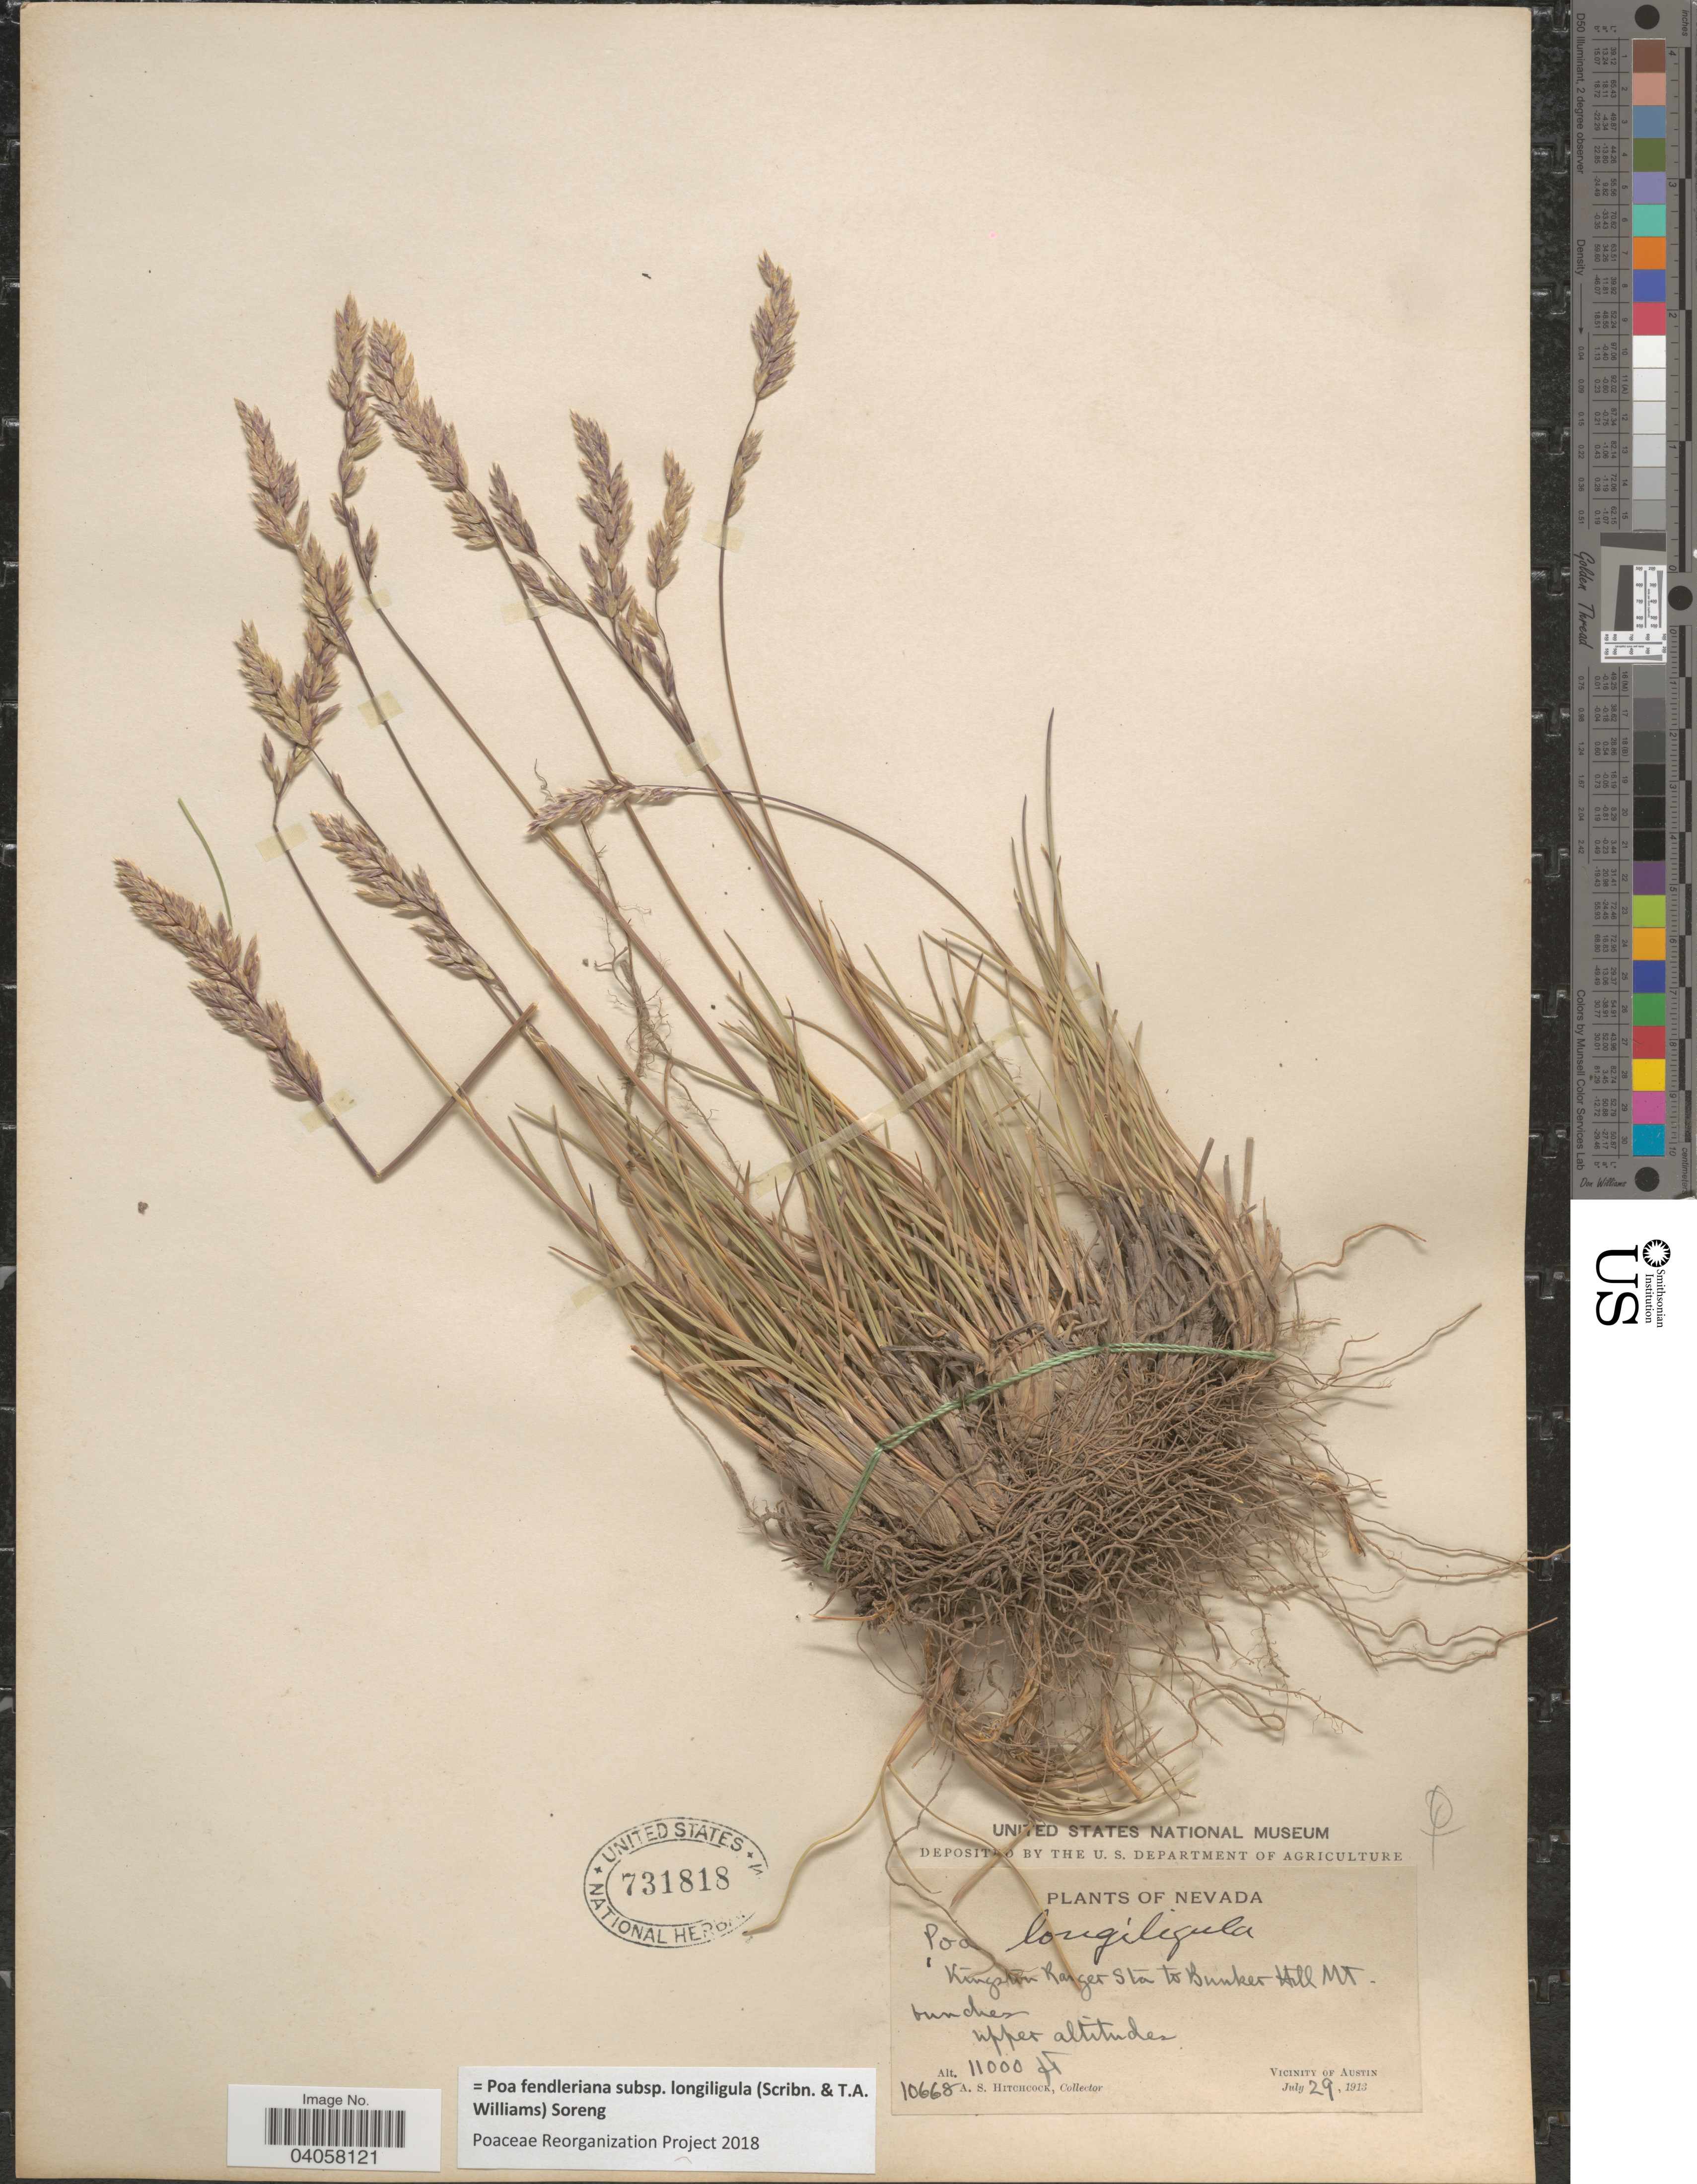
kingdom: Plantae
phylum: Tracheophyta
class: Liliopsida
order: Poales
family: Poaceae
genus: Poa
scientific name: Poa fendleriana subsp. longiligula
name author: (Scribn. & T.A. Williams) Soreng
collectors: A. S. Hitchcock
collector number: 10668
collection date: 1913-07-29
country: United States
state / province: Nevada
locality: Kingston Ranger Sta to Bunker Hill Mt. Vicinity of Austin.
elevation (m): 3353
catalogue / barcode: US 731818